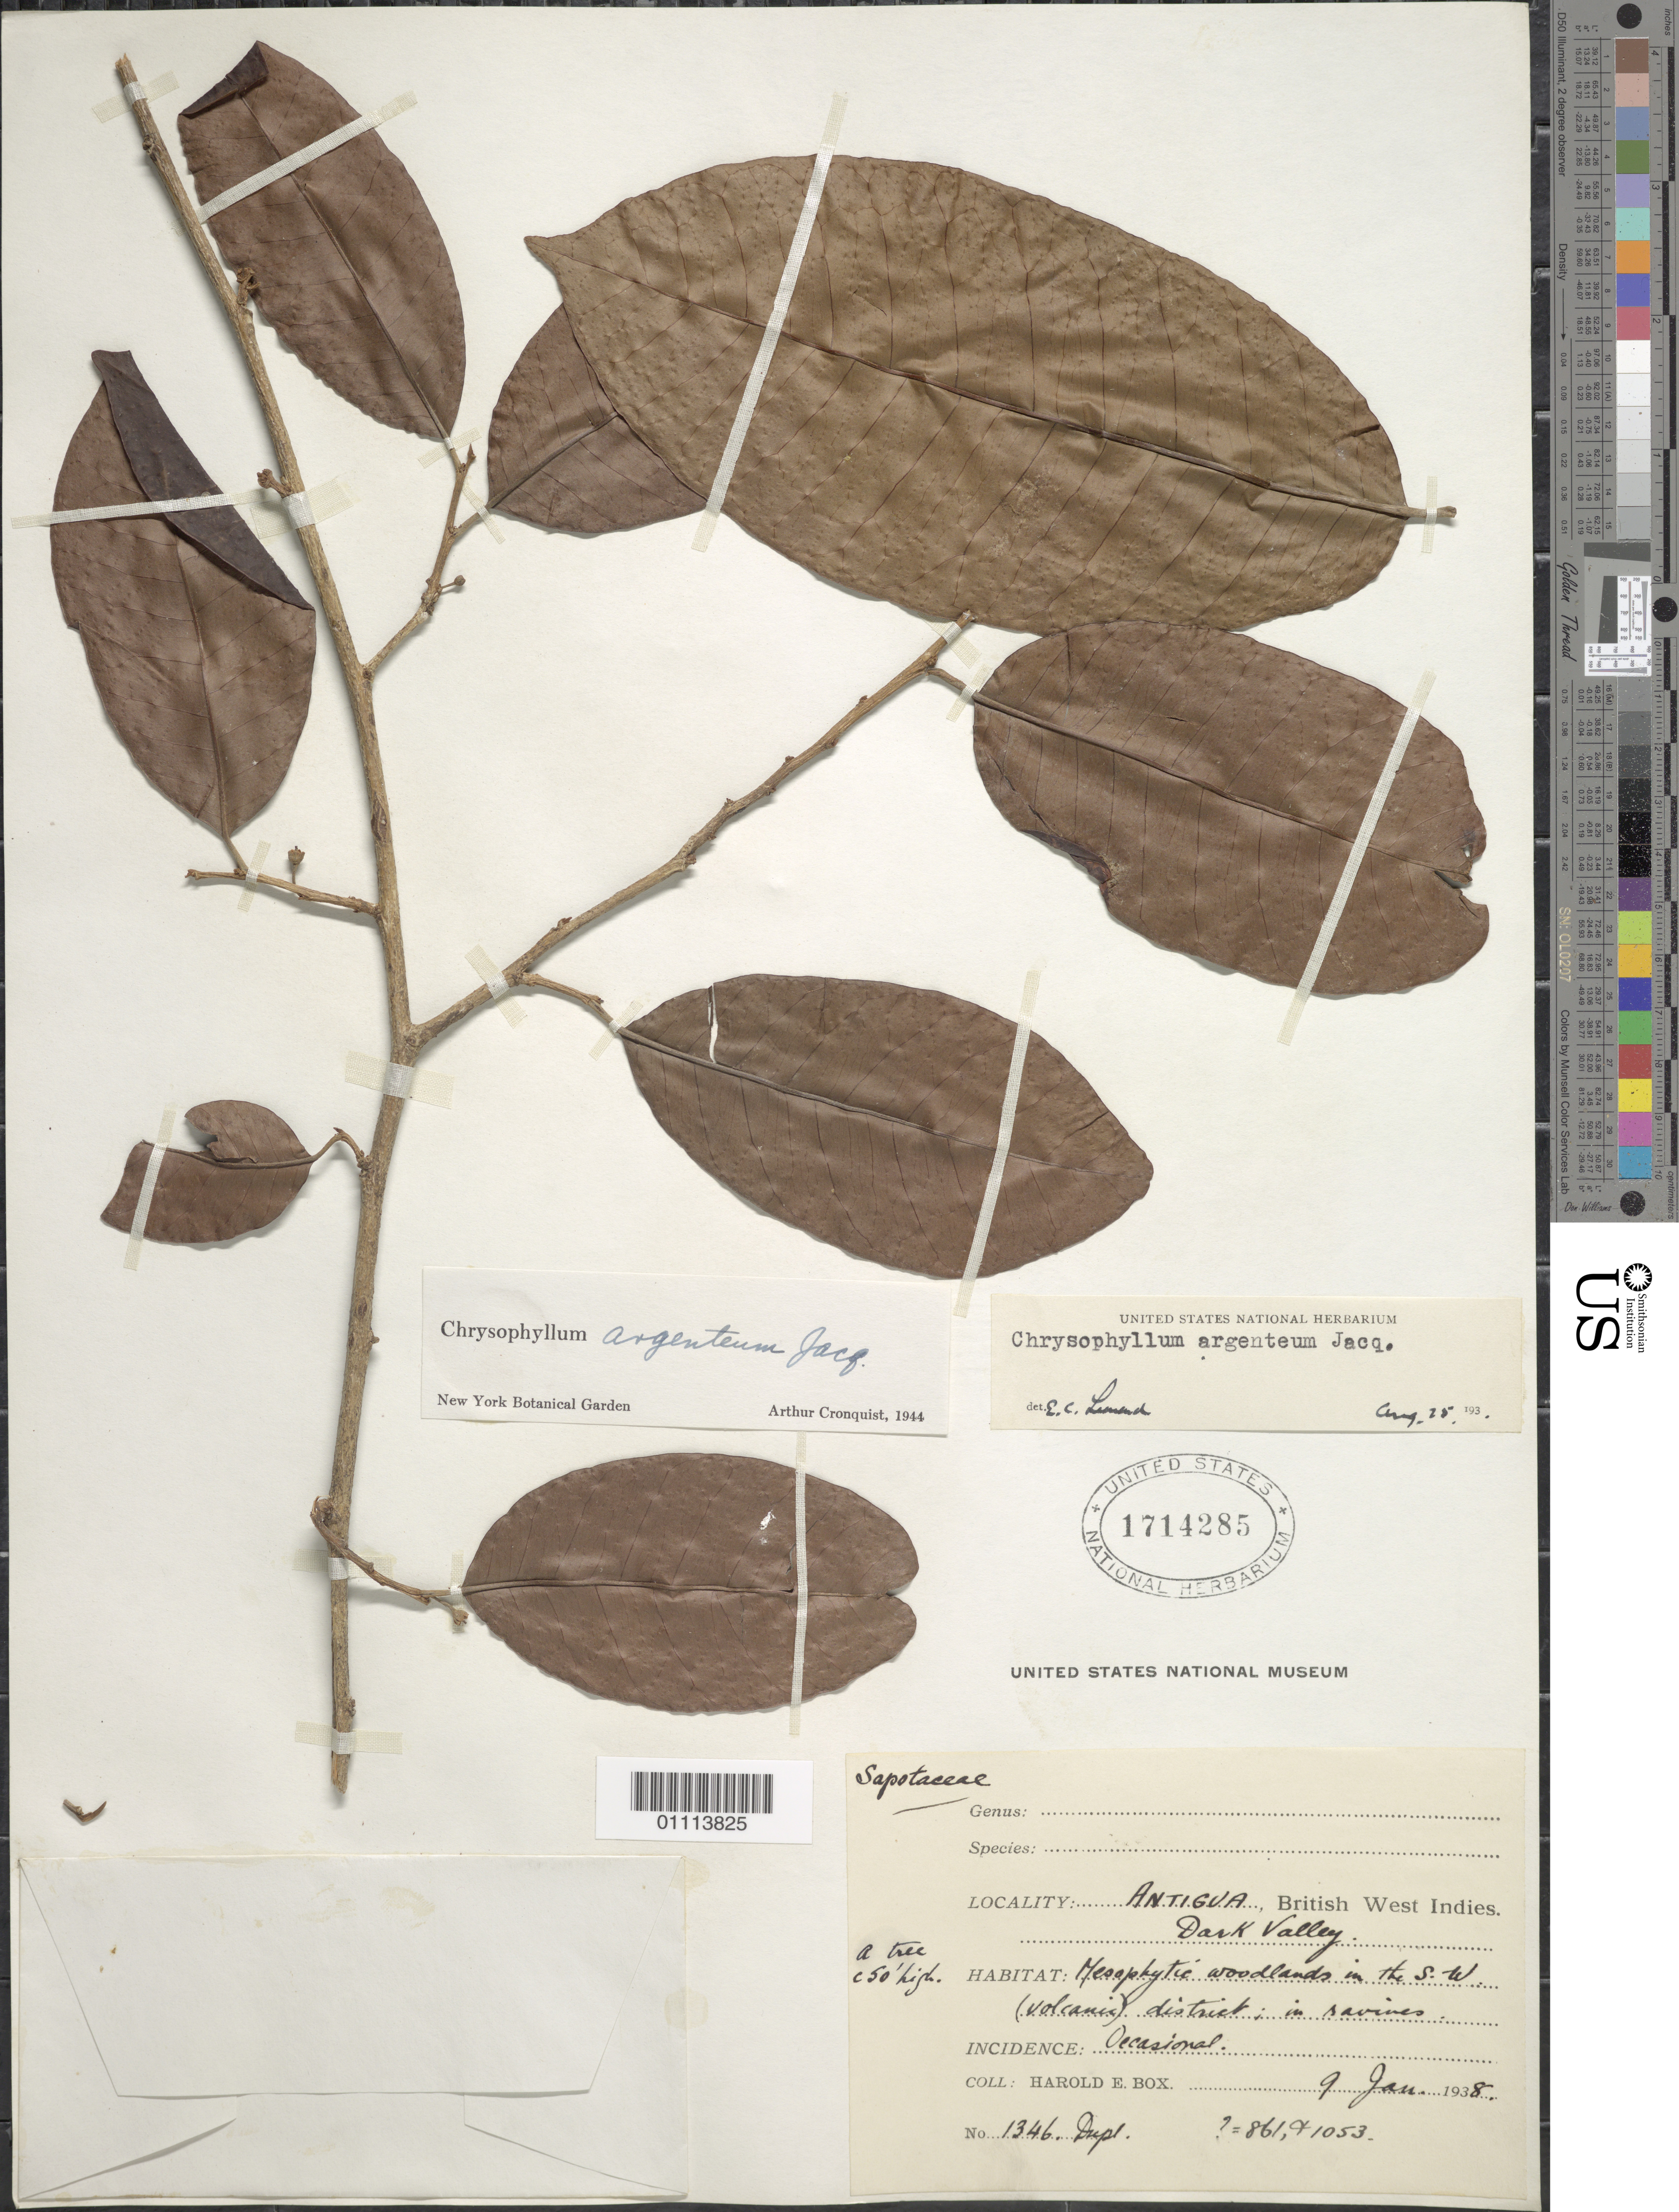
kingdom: Plantae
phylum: Tracheophyta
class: Magnoliopsida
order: Ericales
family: Sapotaceae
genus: Chrysophyllum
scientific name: Chrysophyllum argenteum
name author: Jacq.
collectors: H. E. Box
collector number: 1346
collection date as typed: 09 Jan 1938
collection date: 1938-01-09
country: Antigua and Barbuda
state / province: Saint Mary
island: Antigua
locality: Dark Valley; mesophytic woodlands in the SW (volcanic) district; in ravines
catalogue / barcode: US 1714285